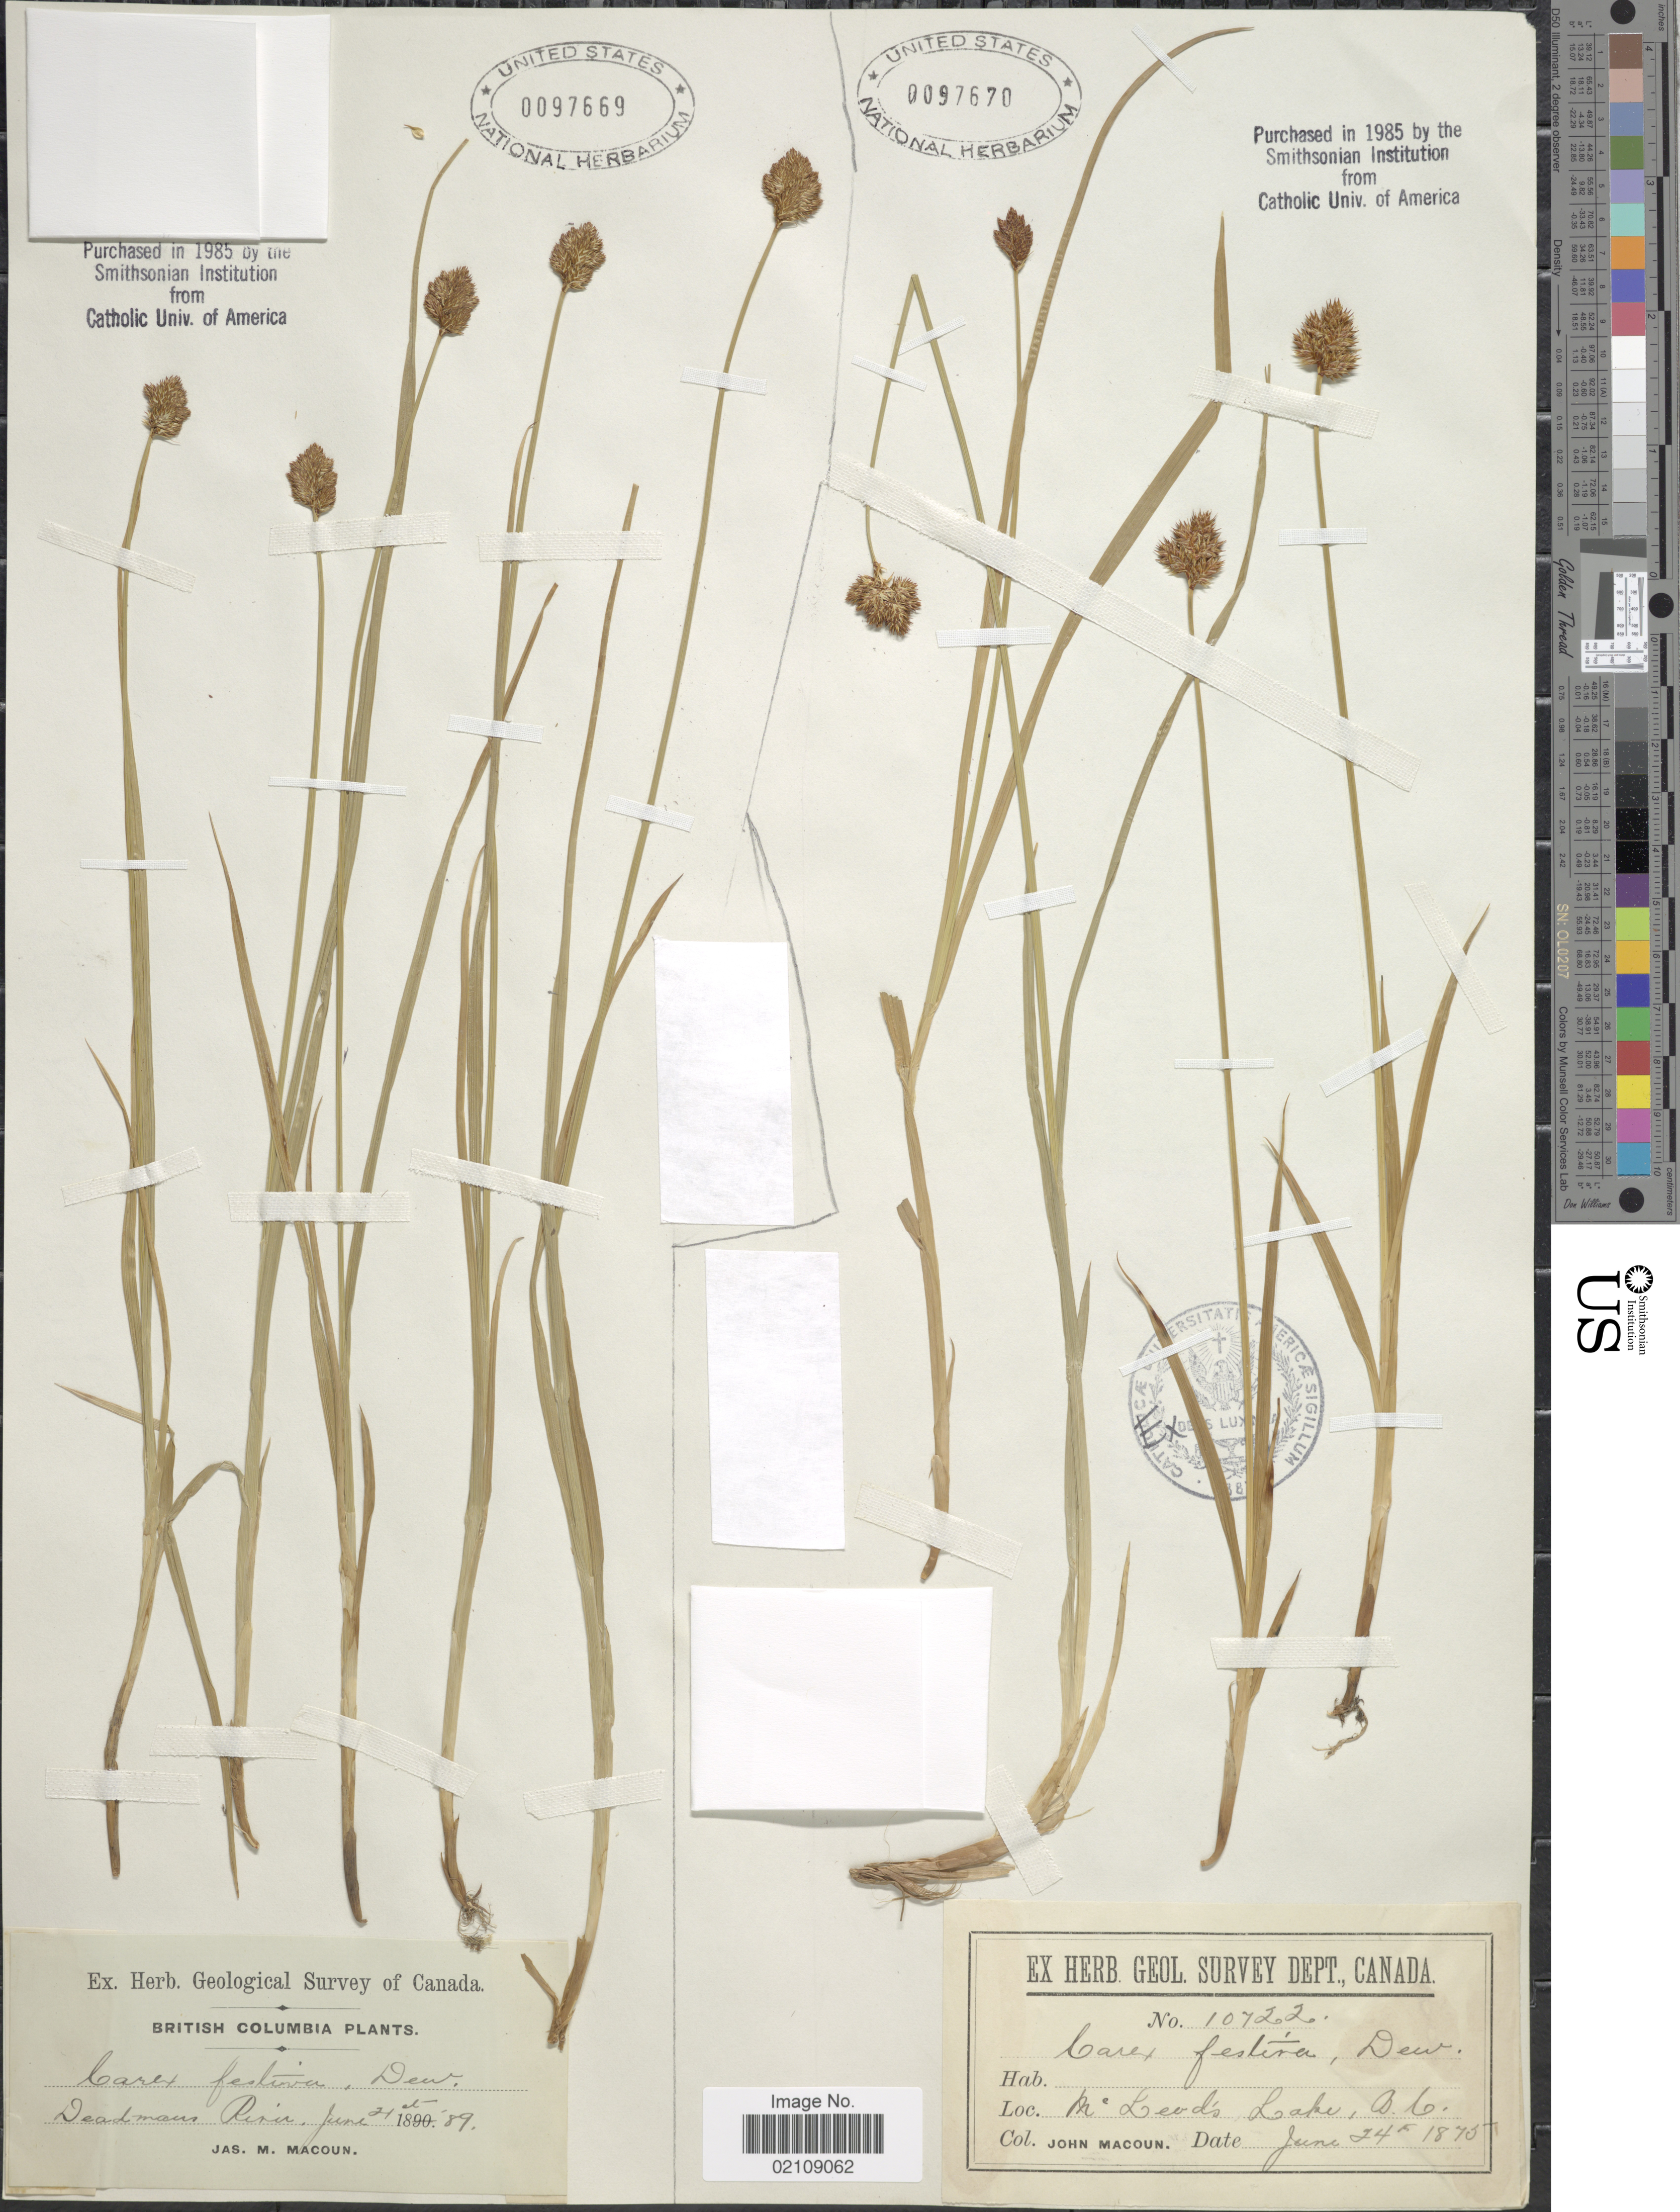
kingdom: Plantae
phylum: Tracheophyta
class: Liliopsida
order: Poales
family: Cyperaceae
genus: Carex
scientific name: Carex pachystachya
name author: Cham. ex Steud.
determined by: Strong, Mark T., (BOT), Smithsonian Institution - National Museum of Natural History (UNITED STATES)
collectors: J. Macoun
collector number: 10722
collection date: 1875-06-24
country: Canada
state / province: British Columbia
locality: McLeod's Lake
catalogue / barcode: US 97670